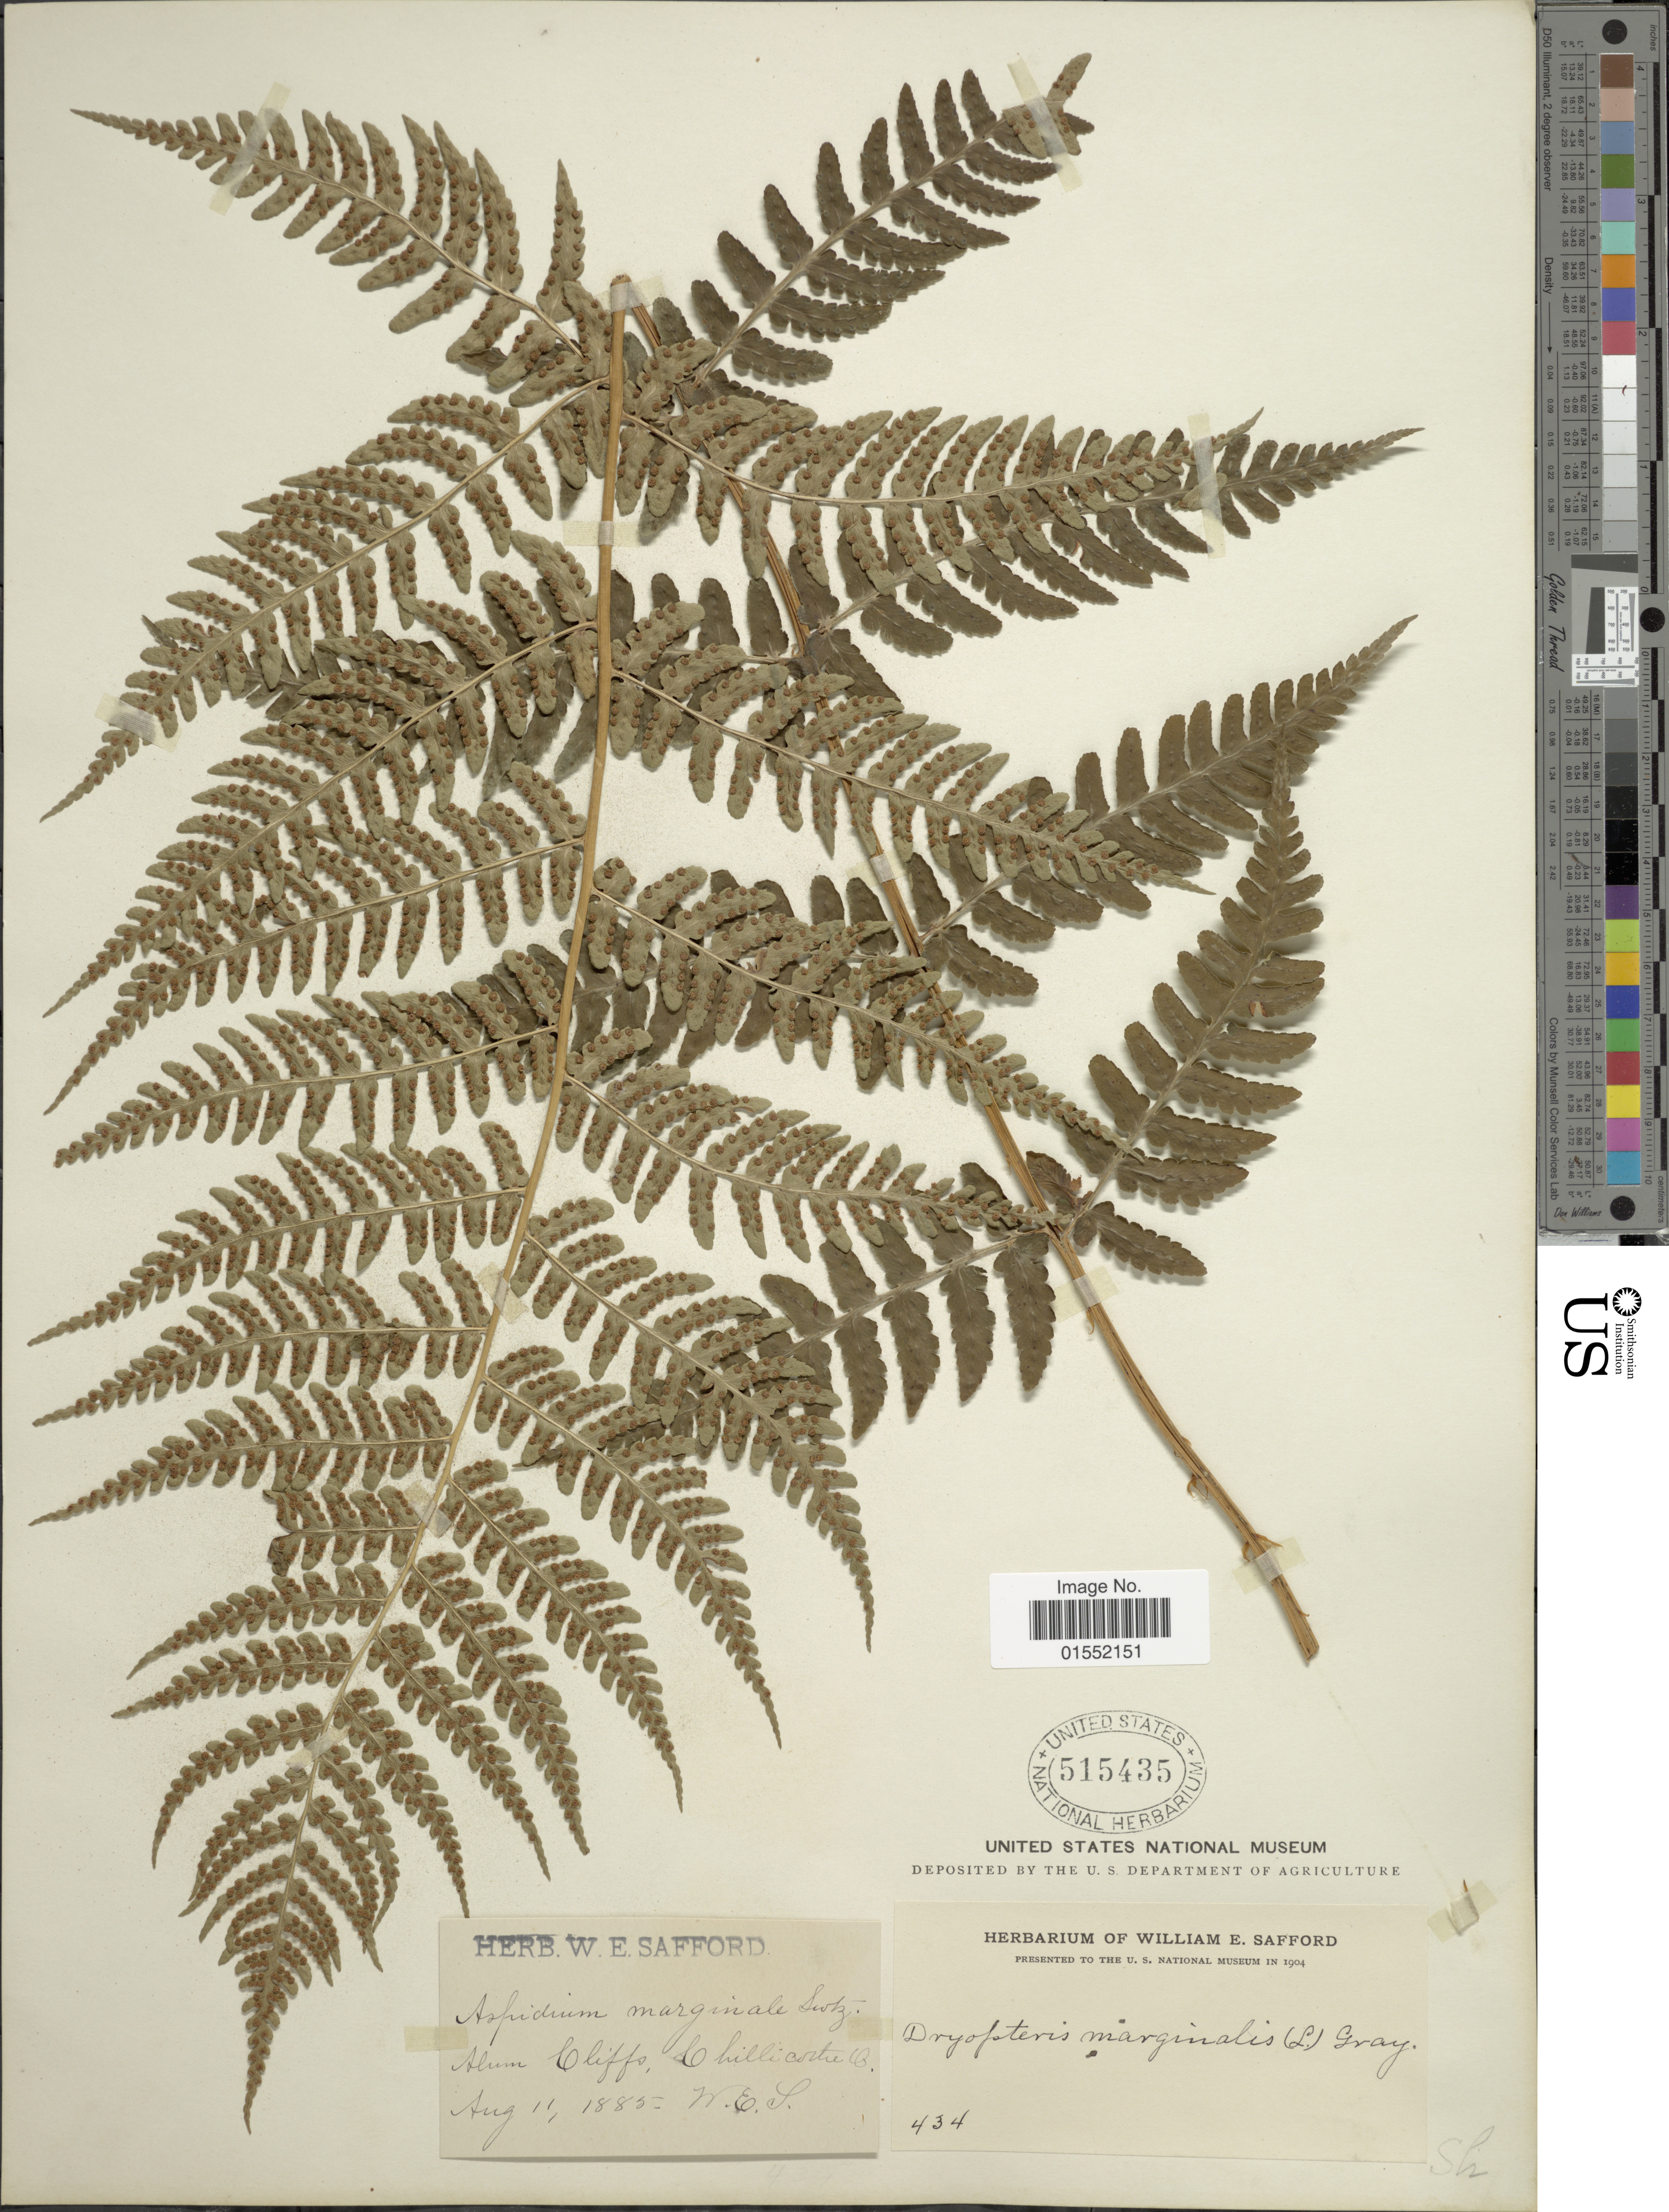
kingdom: Plantae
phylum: Tracheophyta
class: Polypodiopsida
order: Polypodiales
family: Dryopteridaceae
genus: Dryopteris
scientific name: Dryopteris marginalis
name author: (L.) A. Gray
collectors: W. E. Safford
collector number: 434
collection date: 1885-08-11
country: United States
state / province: Ohio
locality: Alum Cliffs, Chillicothe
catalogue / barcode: US 515435